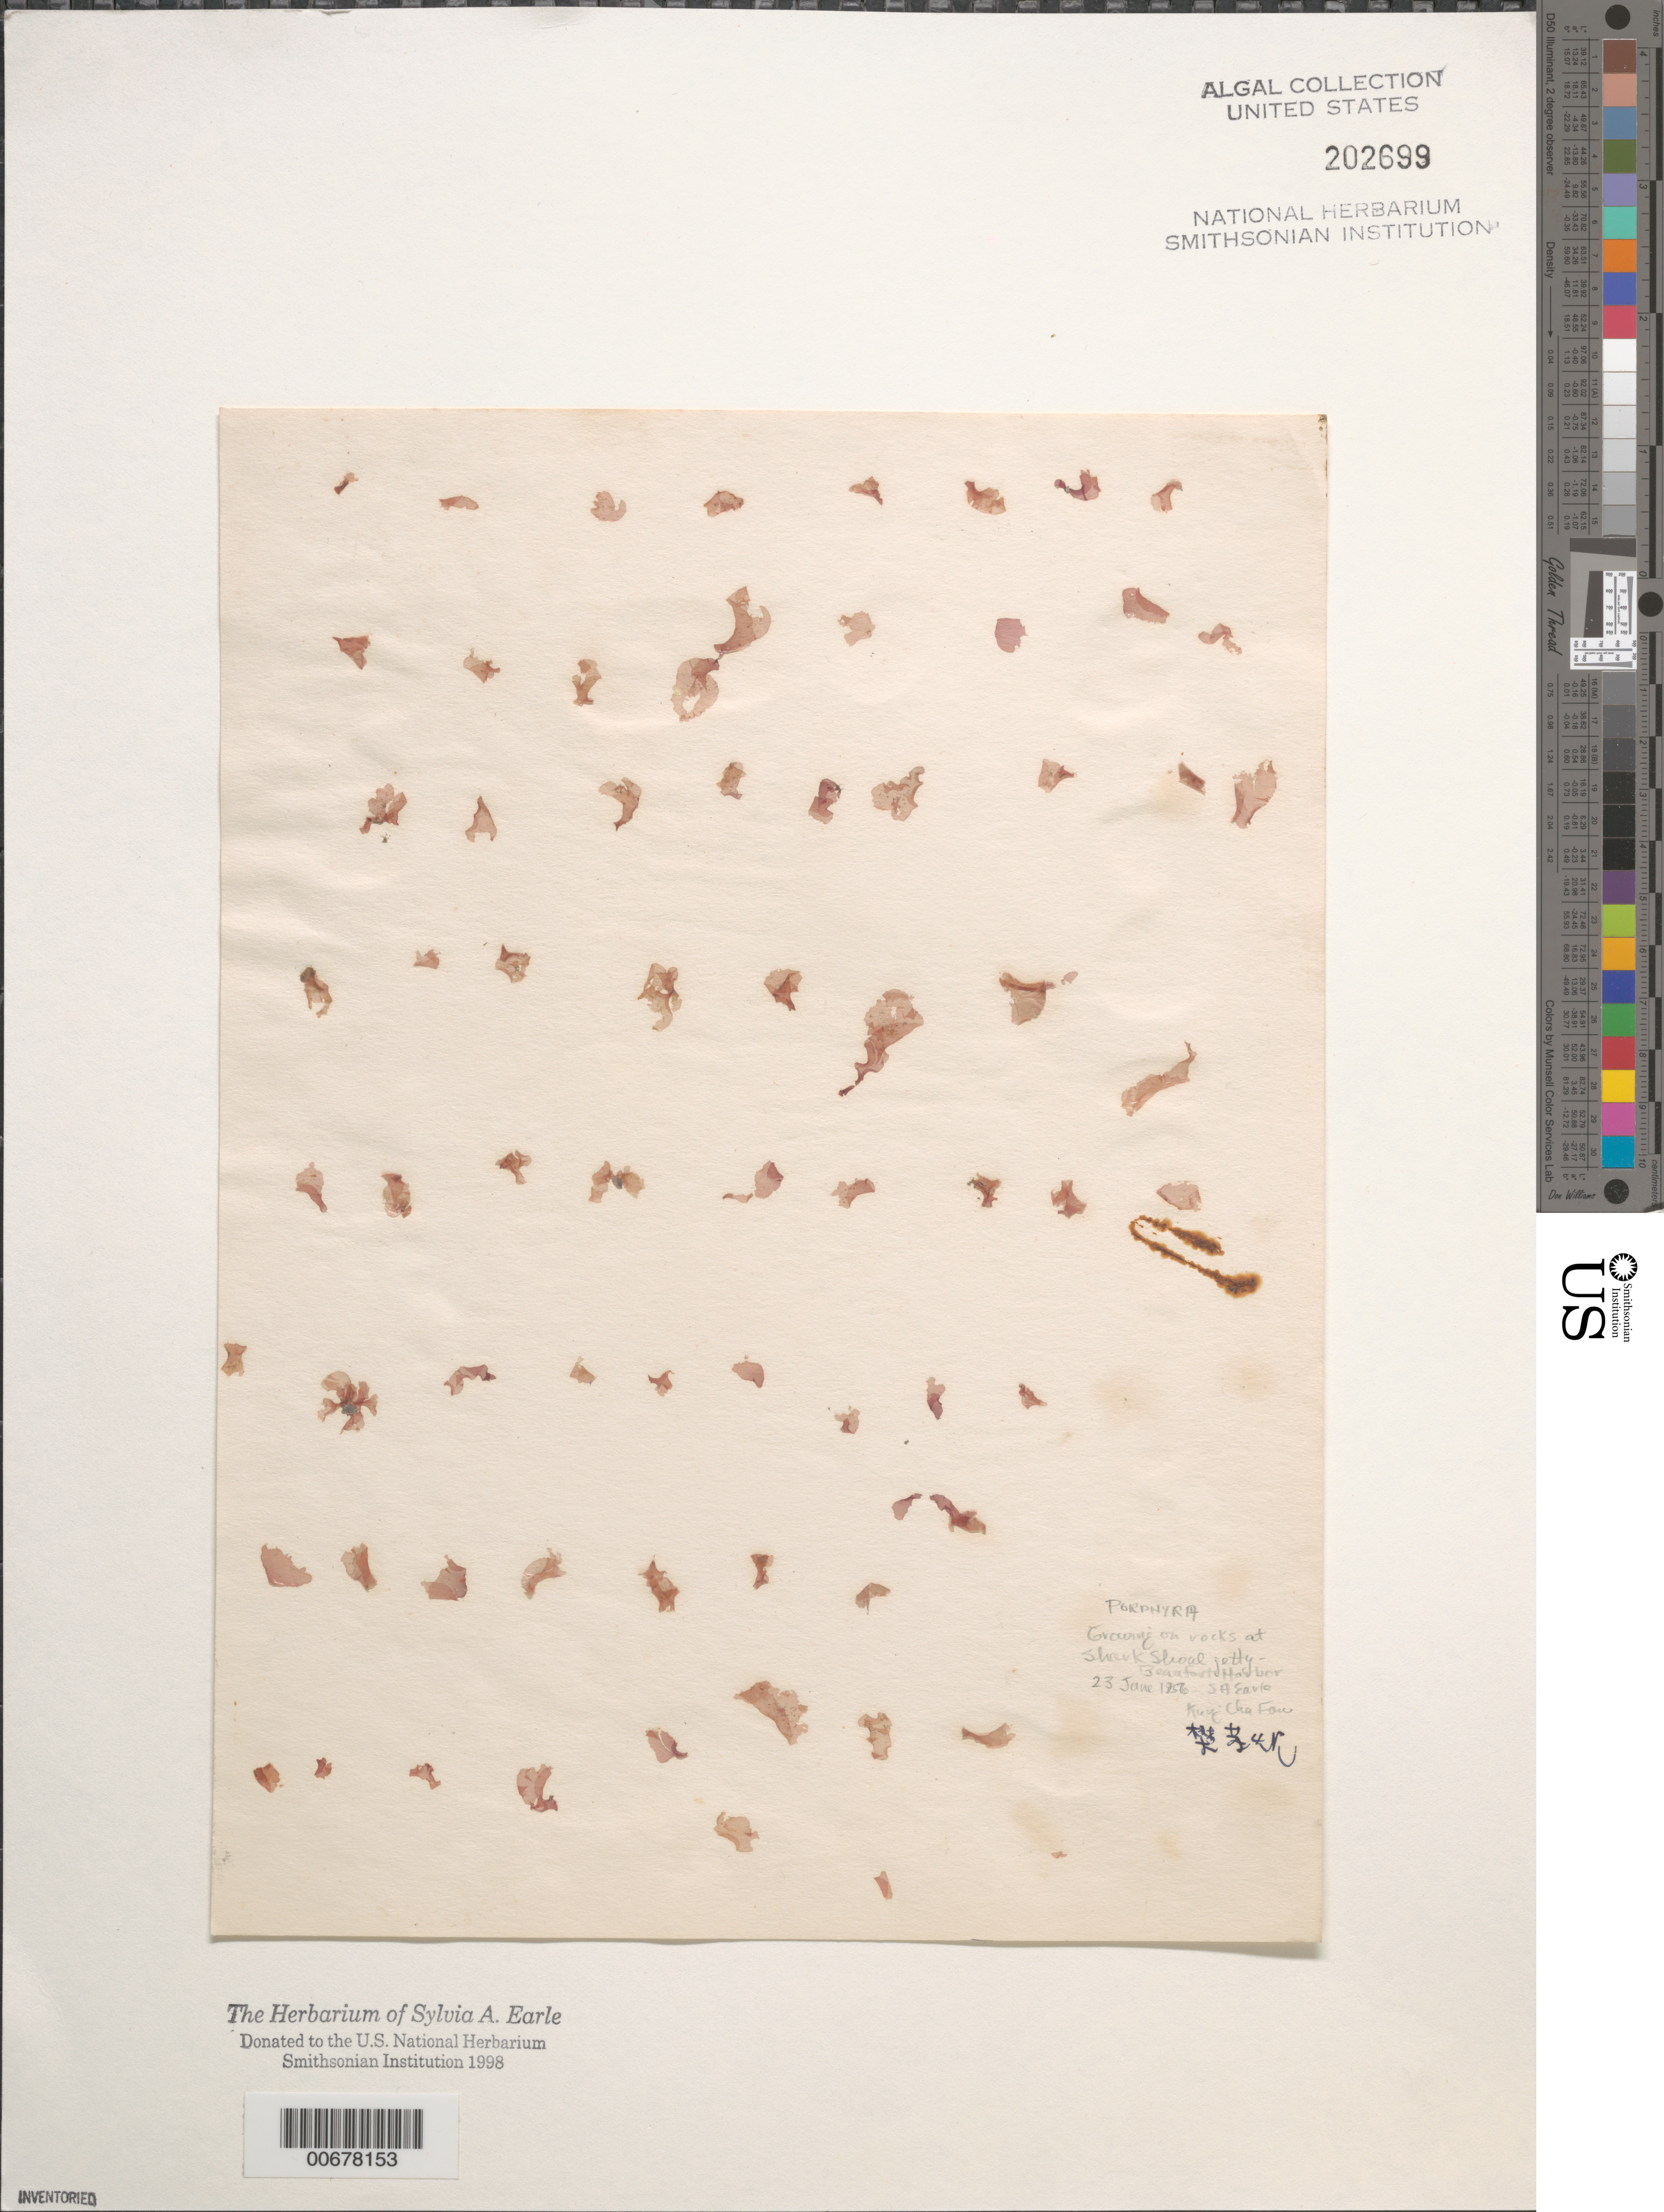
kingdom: Plantae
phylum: Rhodophyta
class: Bangiophyceae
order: Bangiales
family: Bangiaceae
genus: Porphyra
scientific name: Porphyra sp.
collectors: S. A. Earle & K. Fow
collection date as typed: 23 Jun 1956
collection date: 1956-06-23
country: United States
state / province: North Carolina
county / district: Carteret County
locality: Shark Shoal jetty, Beaufort Harbor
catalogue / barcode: US 202699